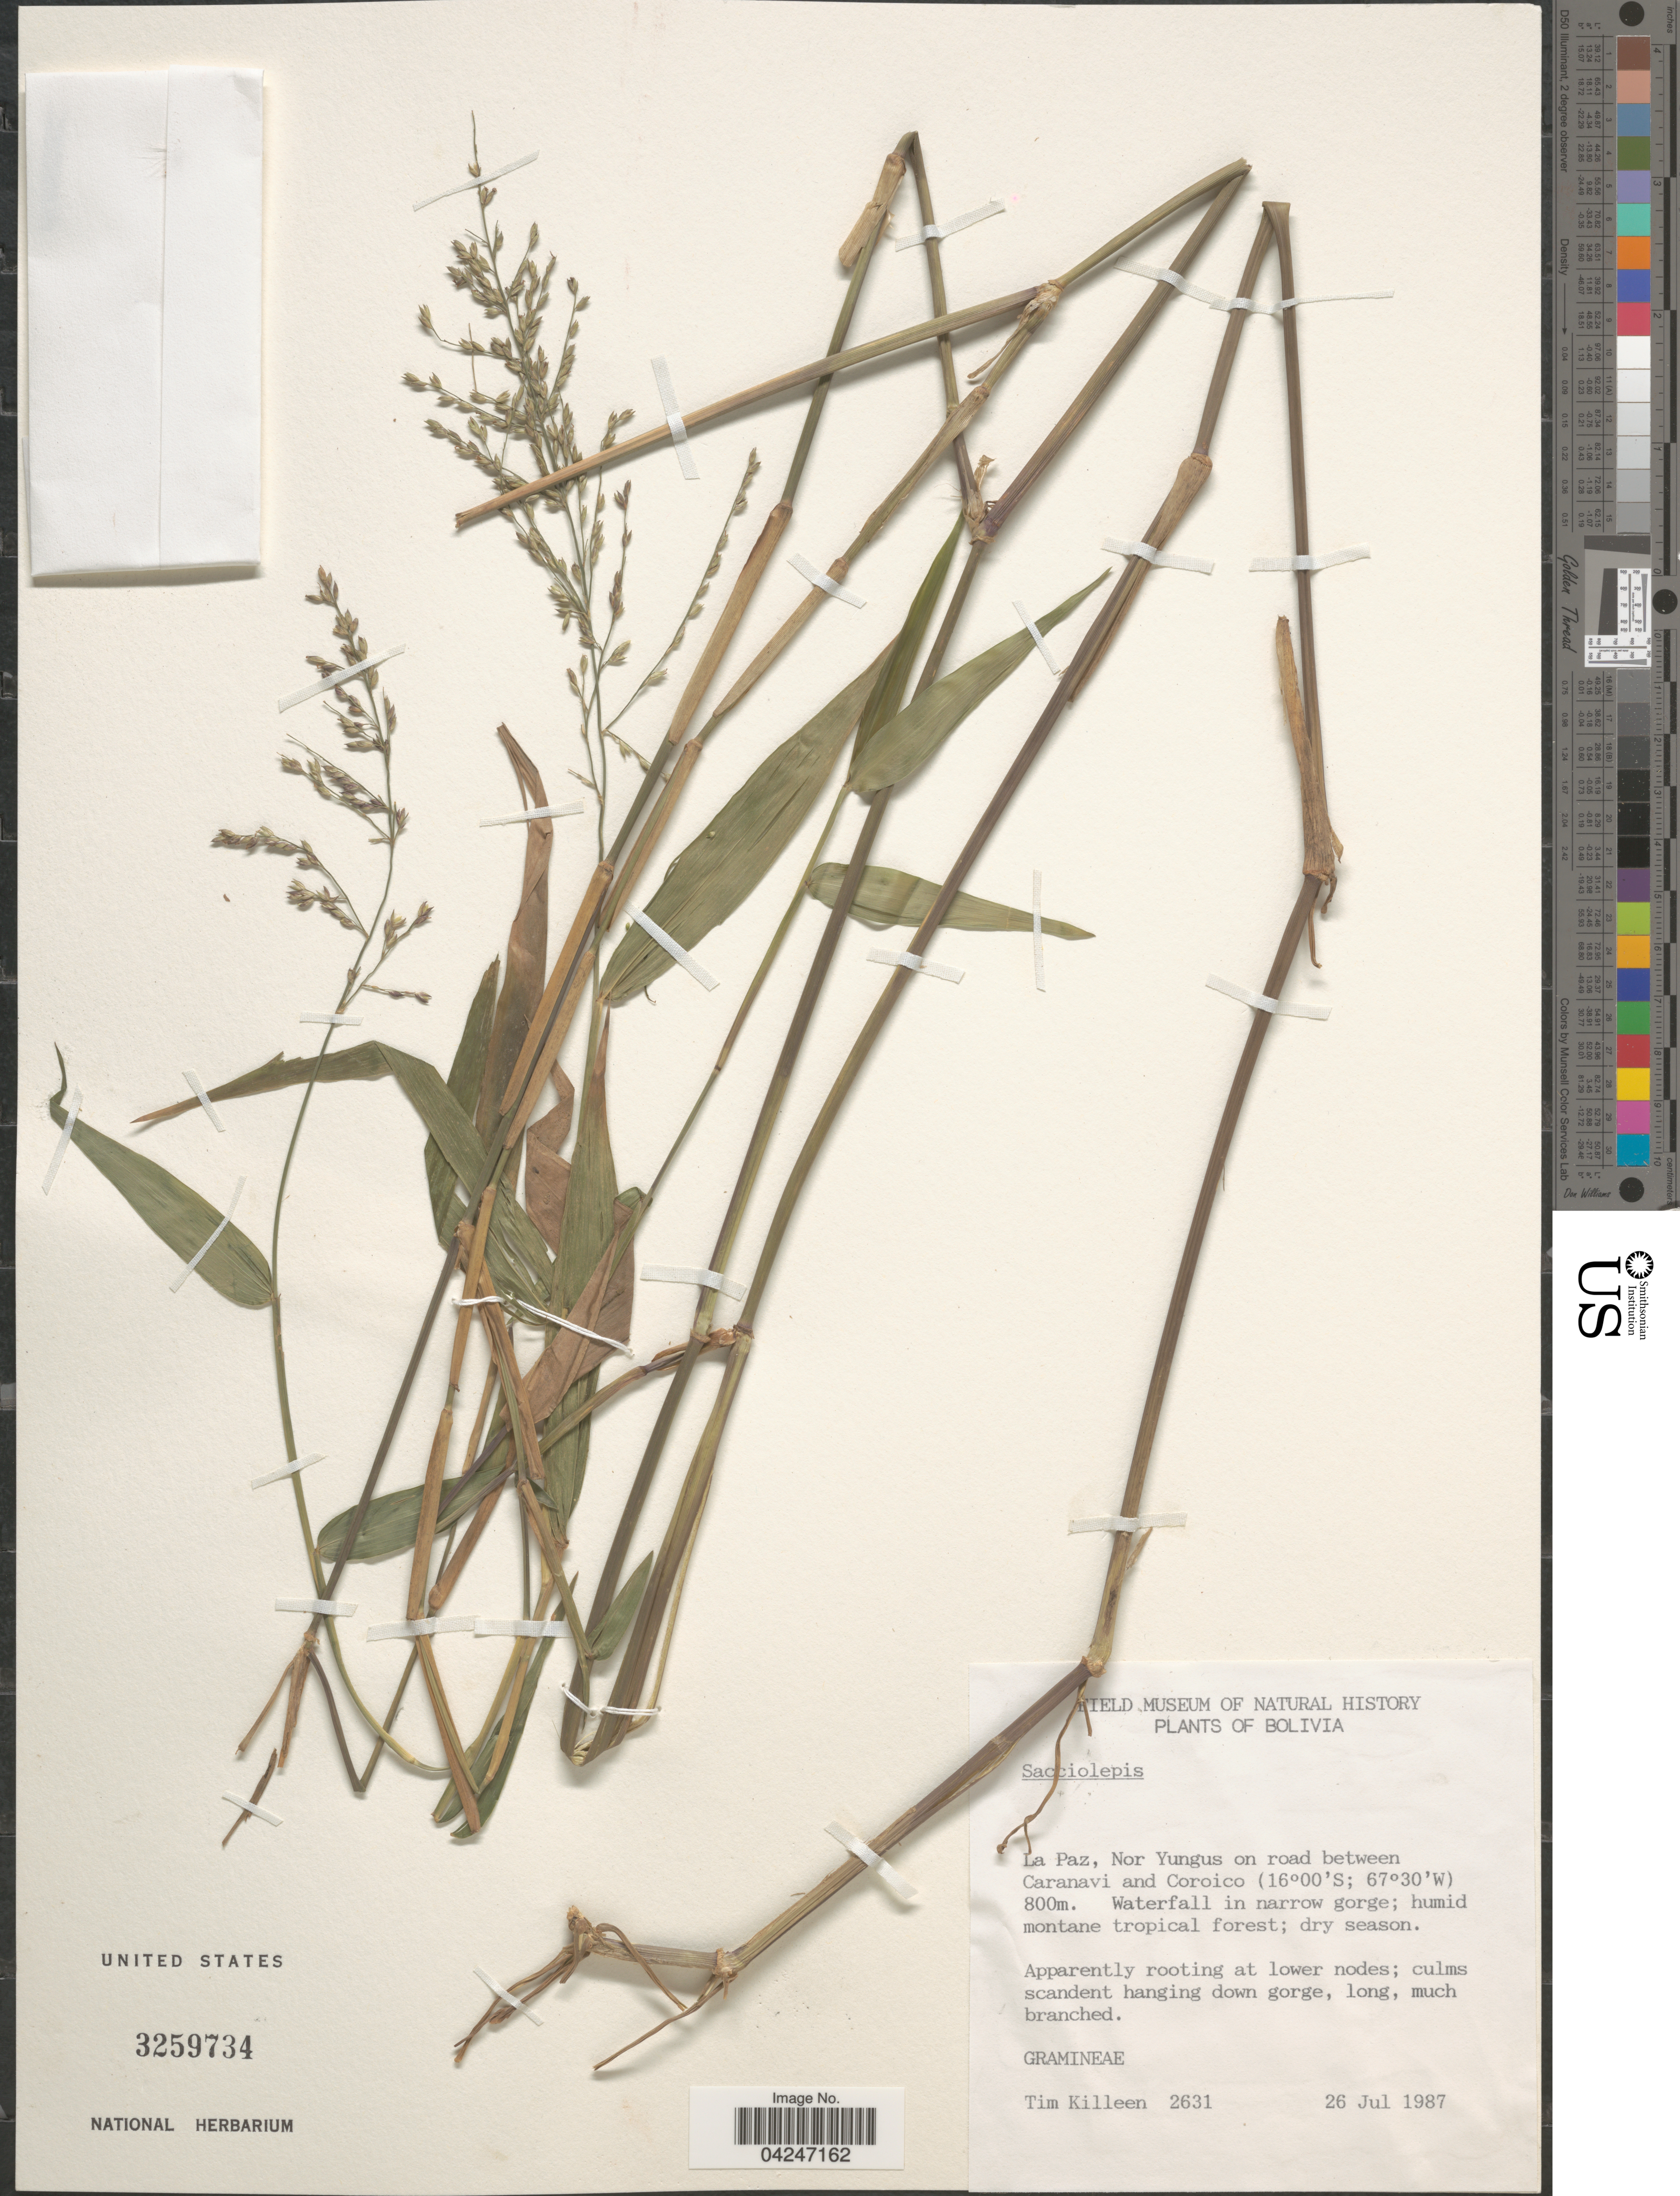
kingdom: Plantae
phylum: Tracheophyta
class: Liliopsida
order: Poales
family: Poaceae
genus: Sacciolepis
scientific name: Sacciolepis sp.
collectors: T. J. Killeen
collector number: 2631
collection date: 1987-07-26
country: Bolivia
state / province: La Paz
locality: Nor Yungus on road between Caranavi and Coroico.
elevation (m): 800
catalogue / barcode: US 3259734